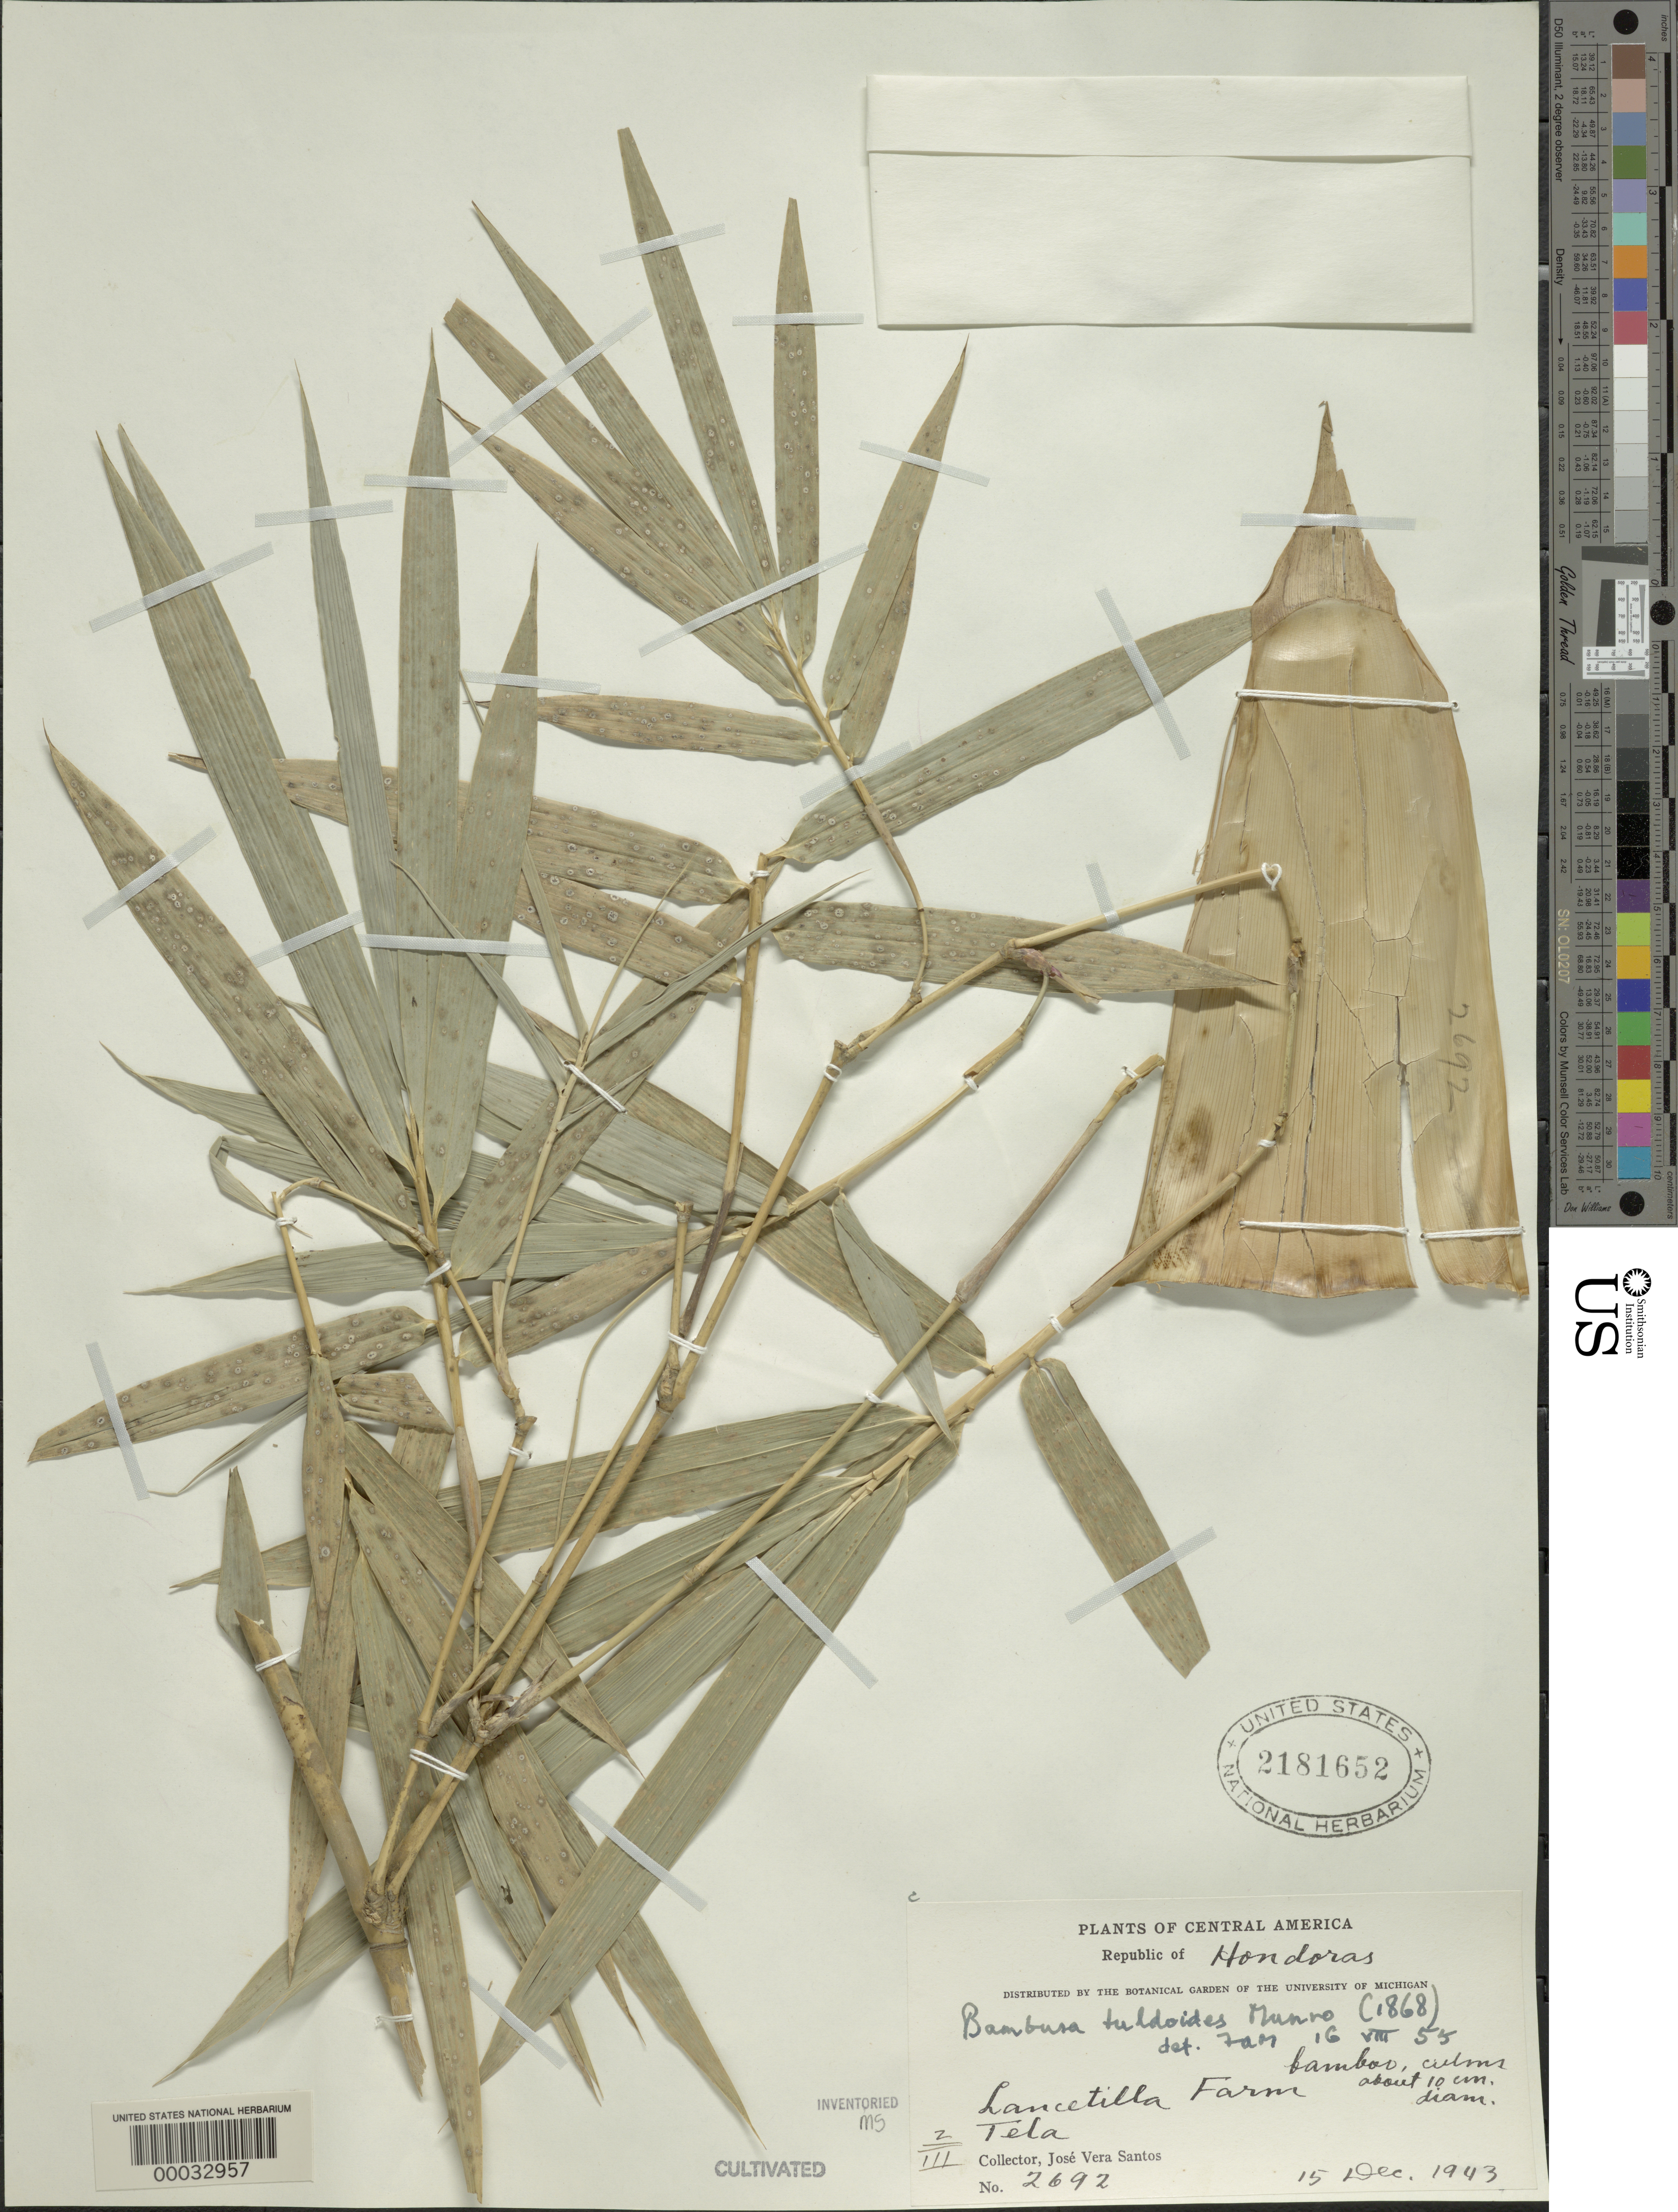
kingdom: Plantae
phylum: Tracheophyta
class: Liliopsida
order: Poales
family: Poaceae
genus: Bambusa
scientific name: Bambusa tuldoides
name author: Munro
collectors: J. V. Santos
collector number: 2692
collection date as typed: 15 Dec 1943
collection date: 1943-12-15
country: Honduras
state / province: Atlántida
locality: Tela, Lancetilla farm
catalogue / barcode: US 2181652